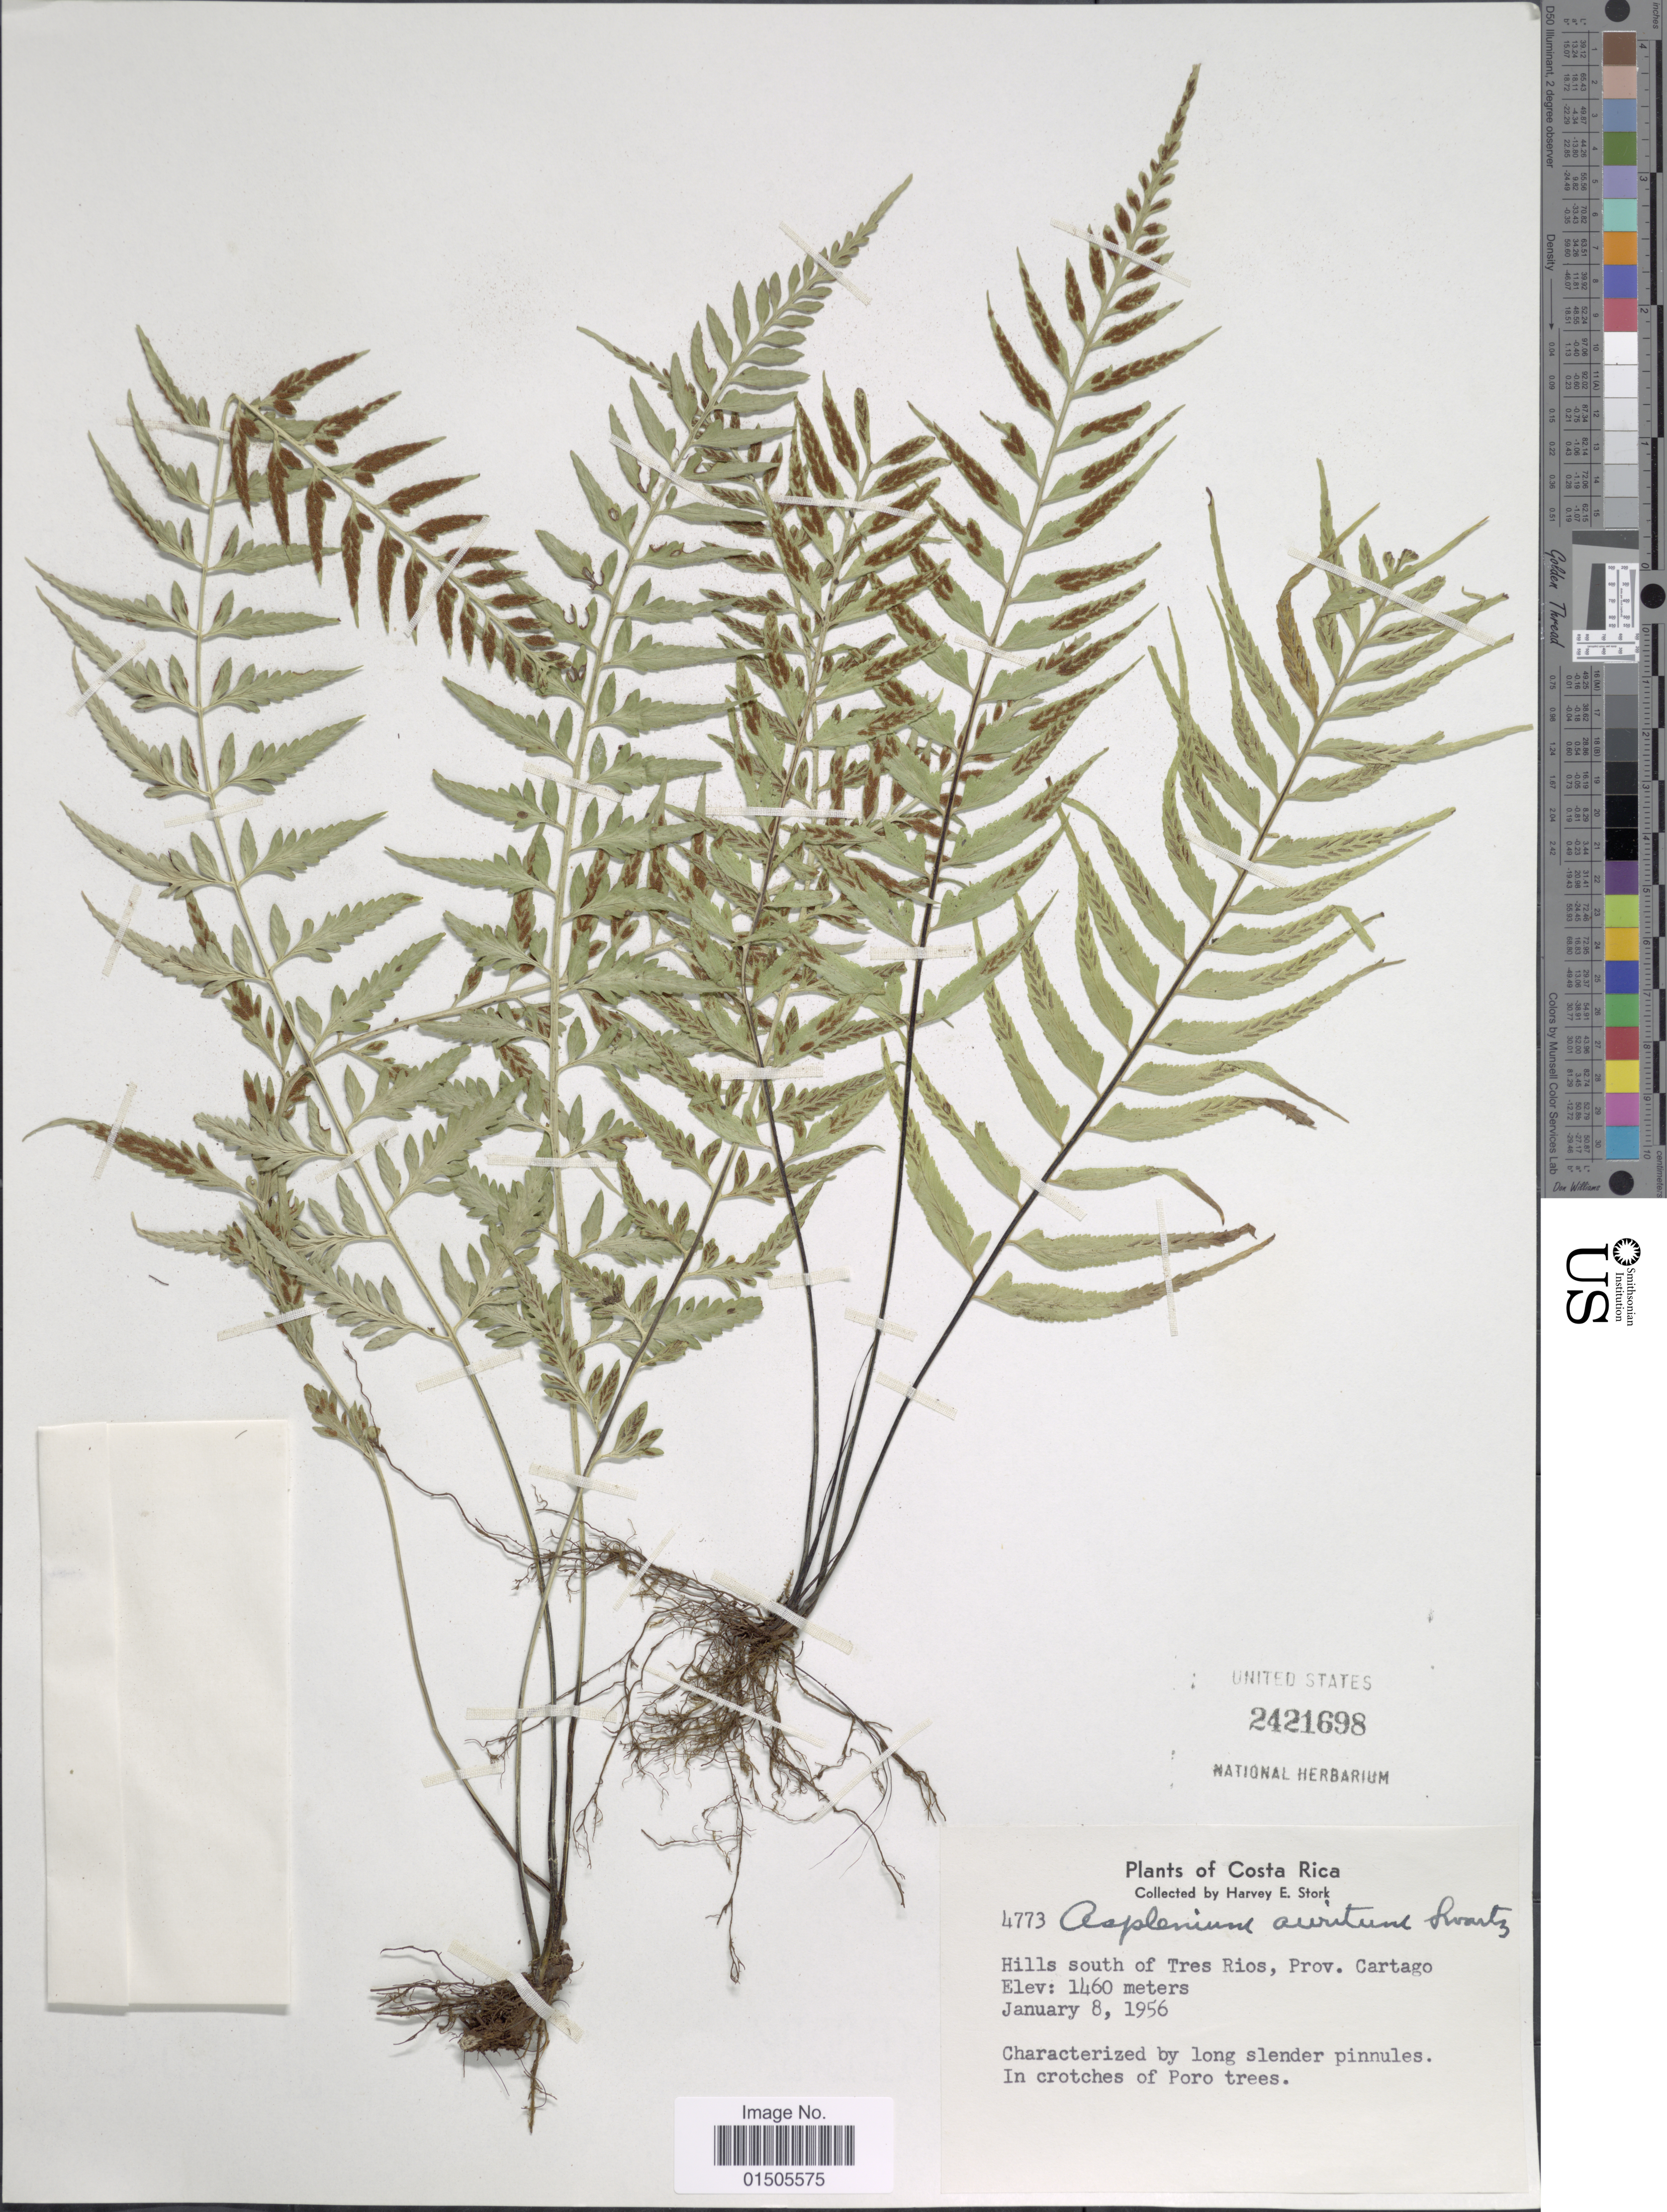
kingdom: Plantae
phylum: Tracheophyta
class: Polypodiopsida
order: Polypodiales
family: Aspleniaceae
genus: Asplenium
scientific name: Asplenium auritum var. bipinnatifidum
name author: Kunze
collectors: H. E. Stork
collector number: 4773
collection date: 1956-01-08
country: Costa Rica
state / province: Cartago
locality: Hills south of Tres Rios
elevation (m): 1460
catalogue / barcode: US 2421698